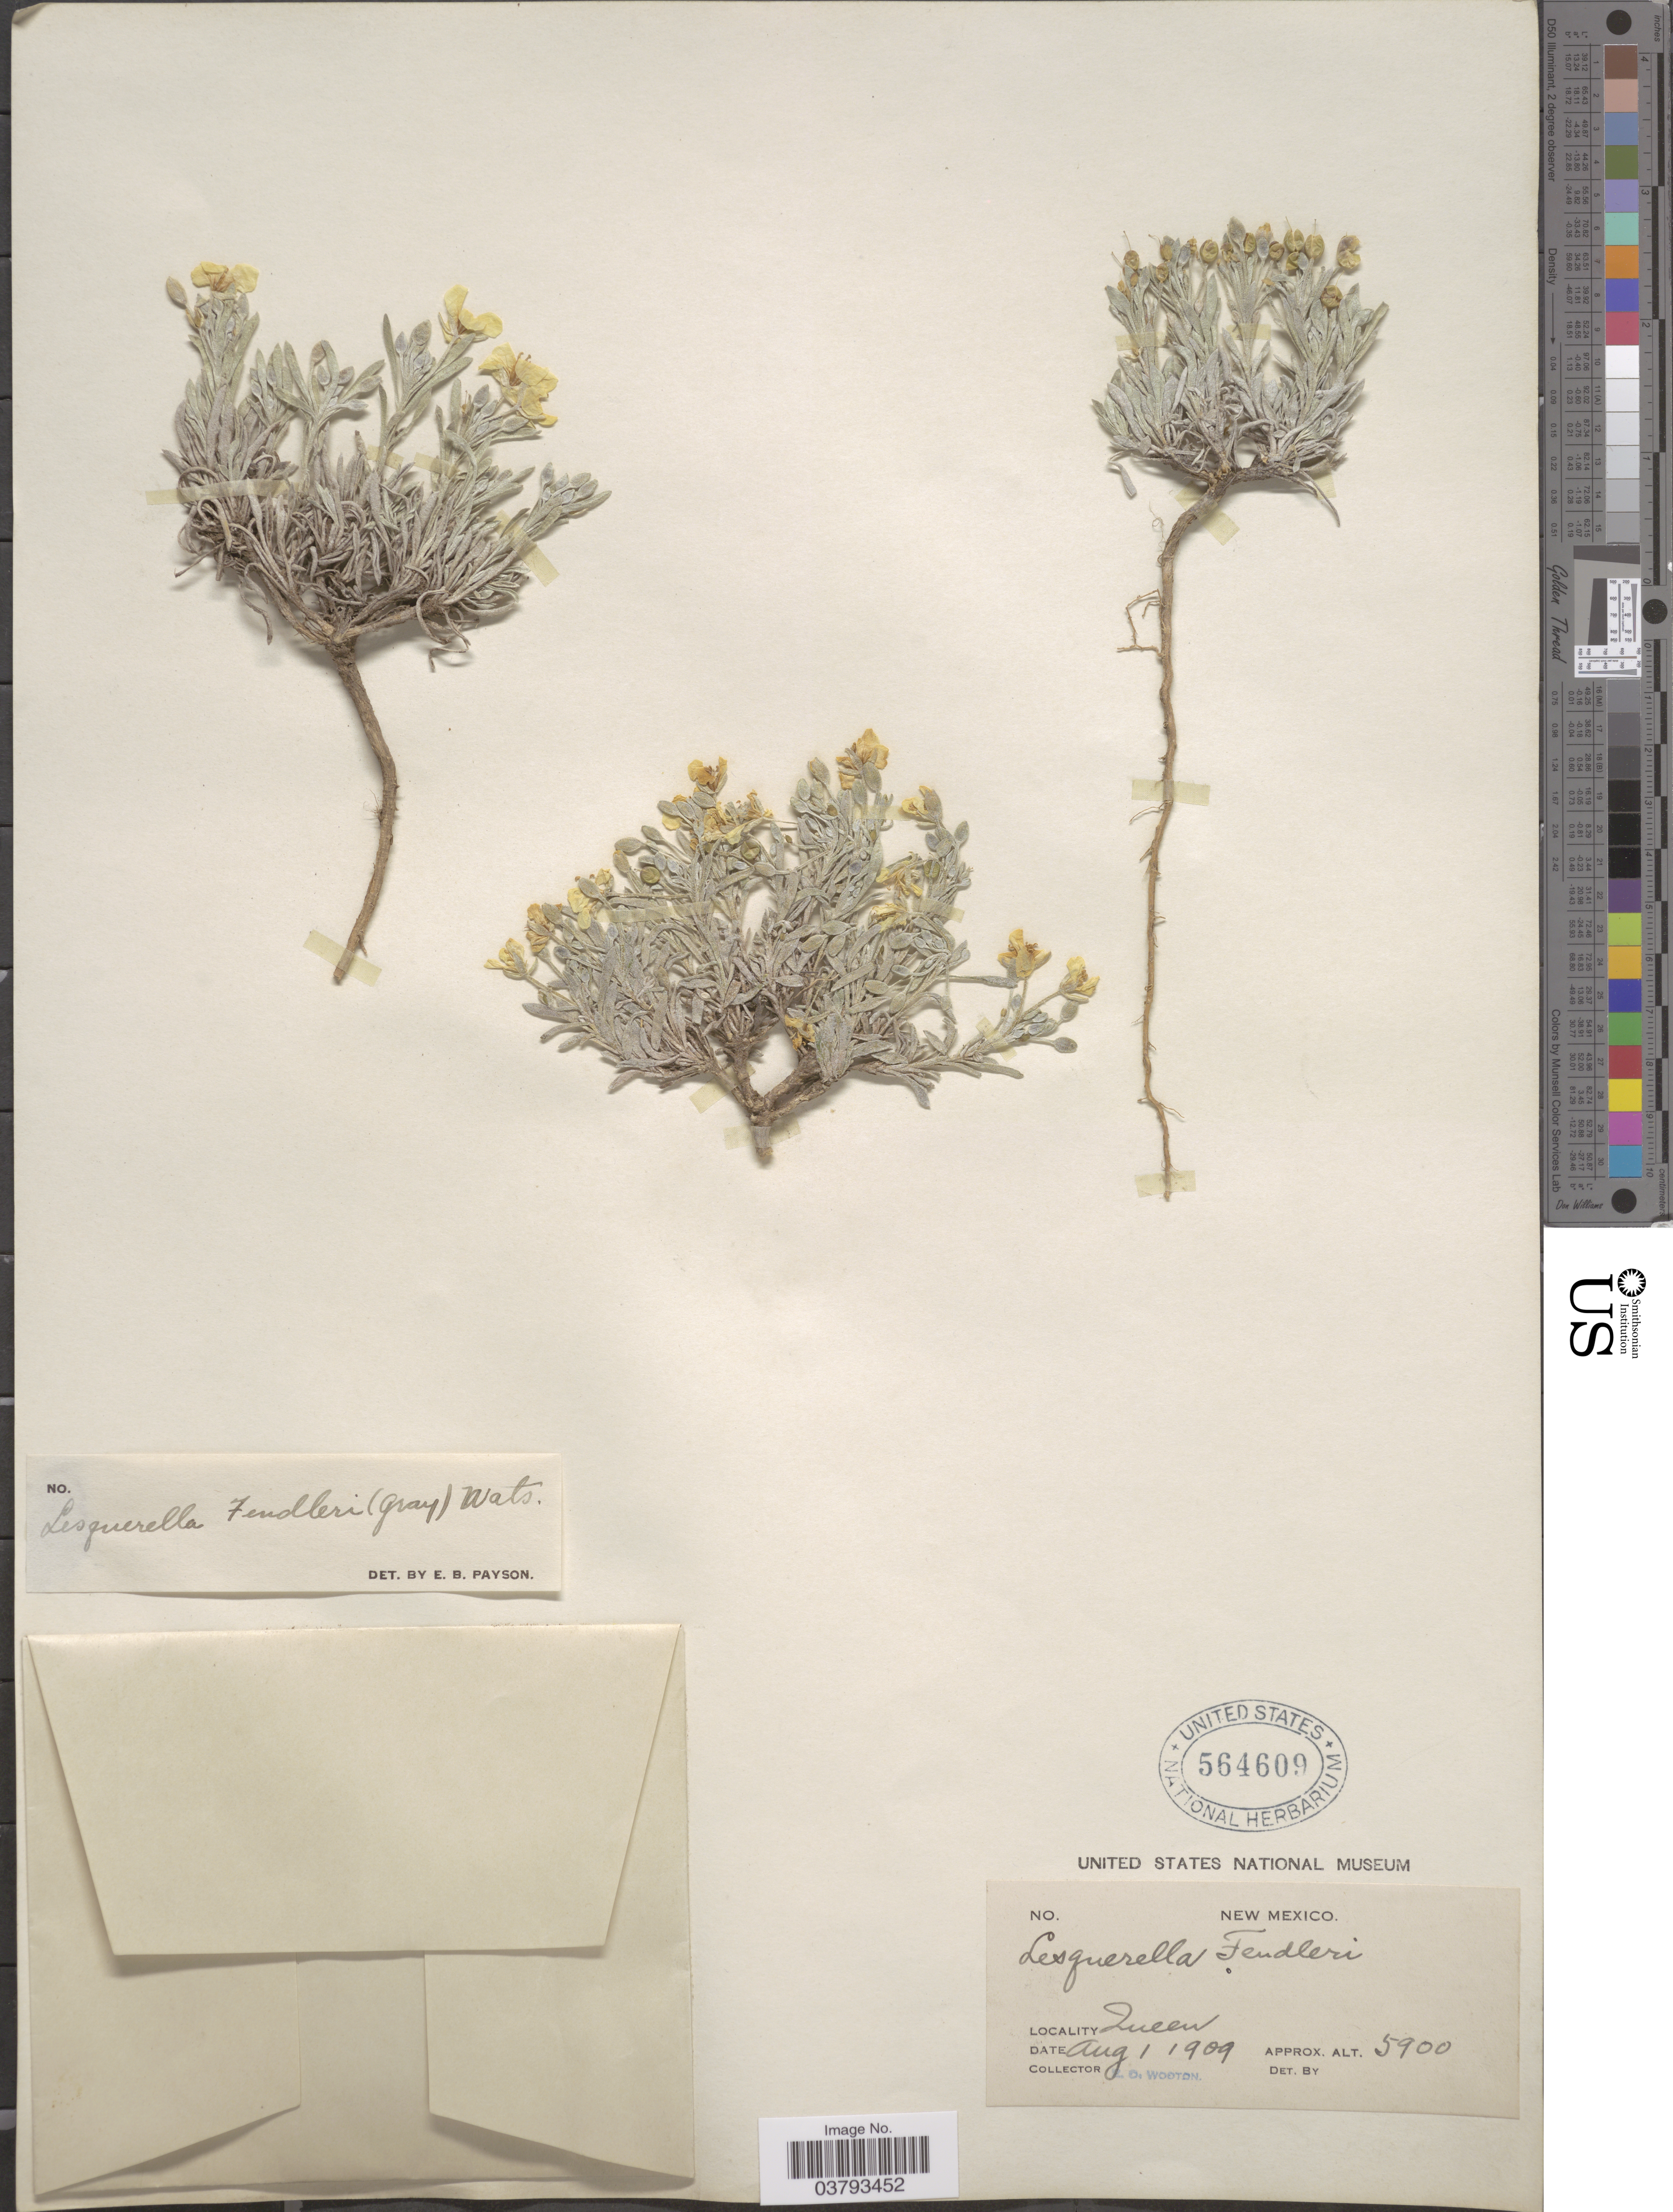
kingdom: Plantae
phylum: Tracheophyta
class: Magnoliopsida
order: Brassicales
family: Brassicaceae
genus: Lesquerella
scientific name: Lesquerella fendleri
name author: (A. Gray) S. Watson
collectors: E. O. Wooton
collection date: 1909-08-01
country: United States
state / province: New Mexico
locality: Queen.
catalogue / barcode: US 564609